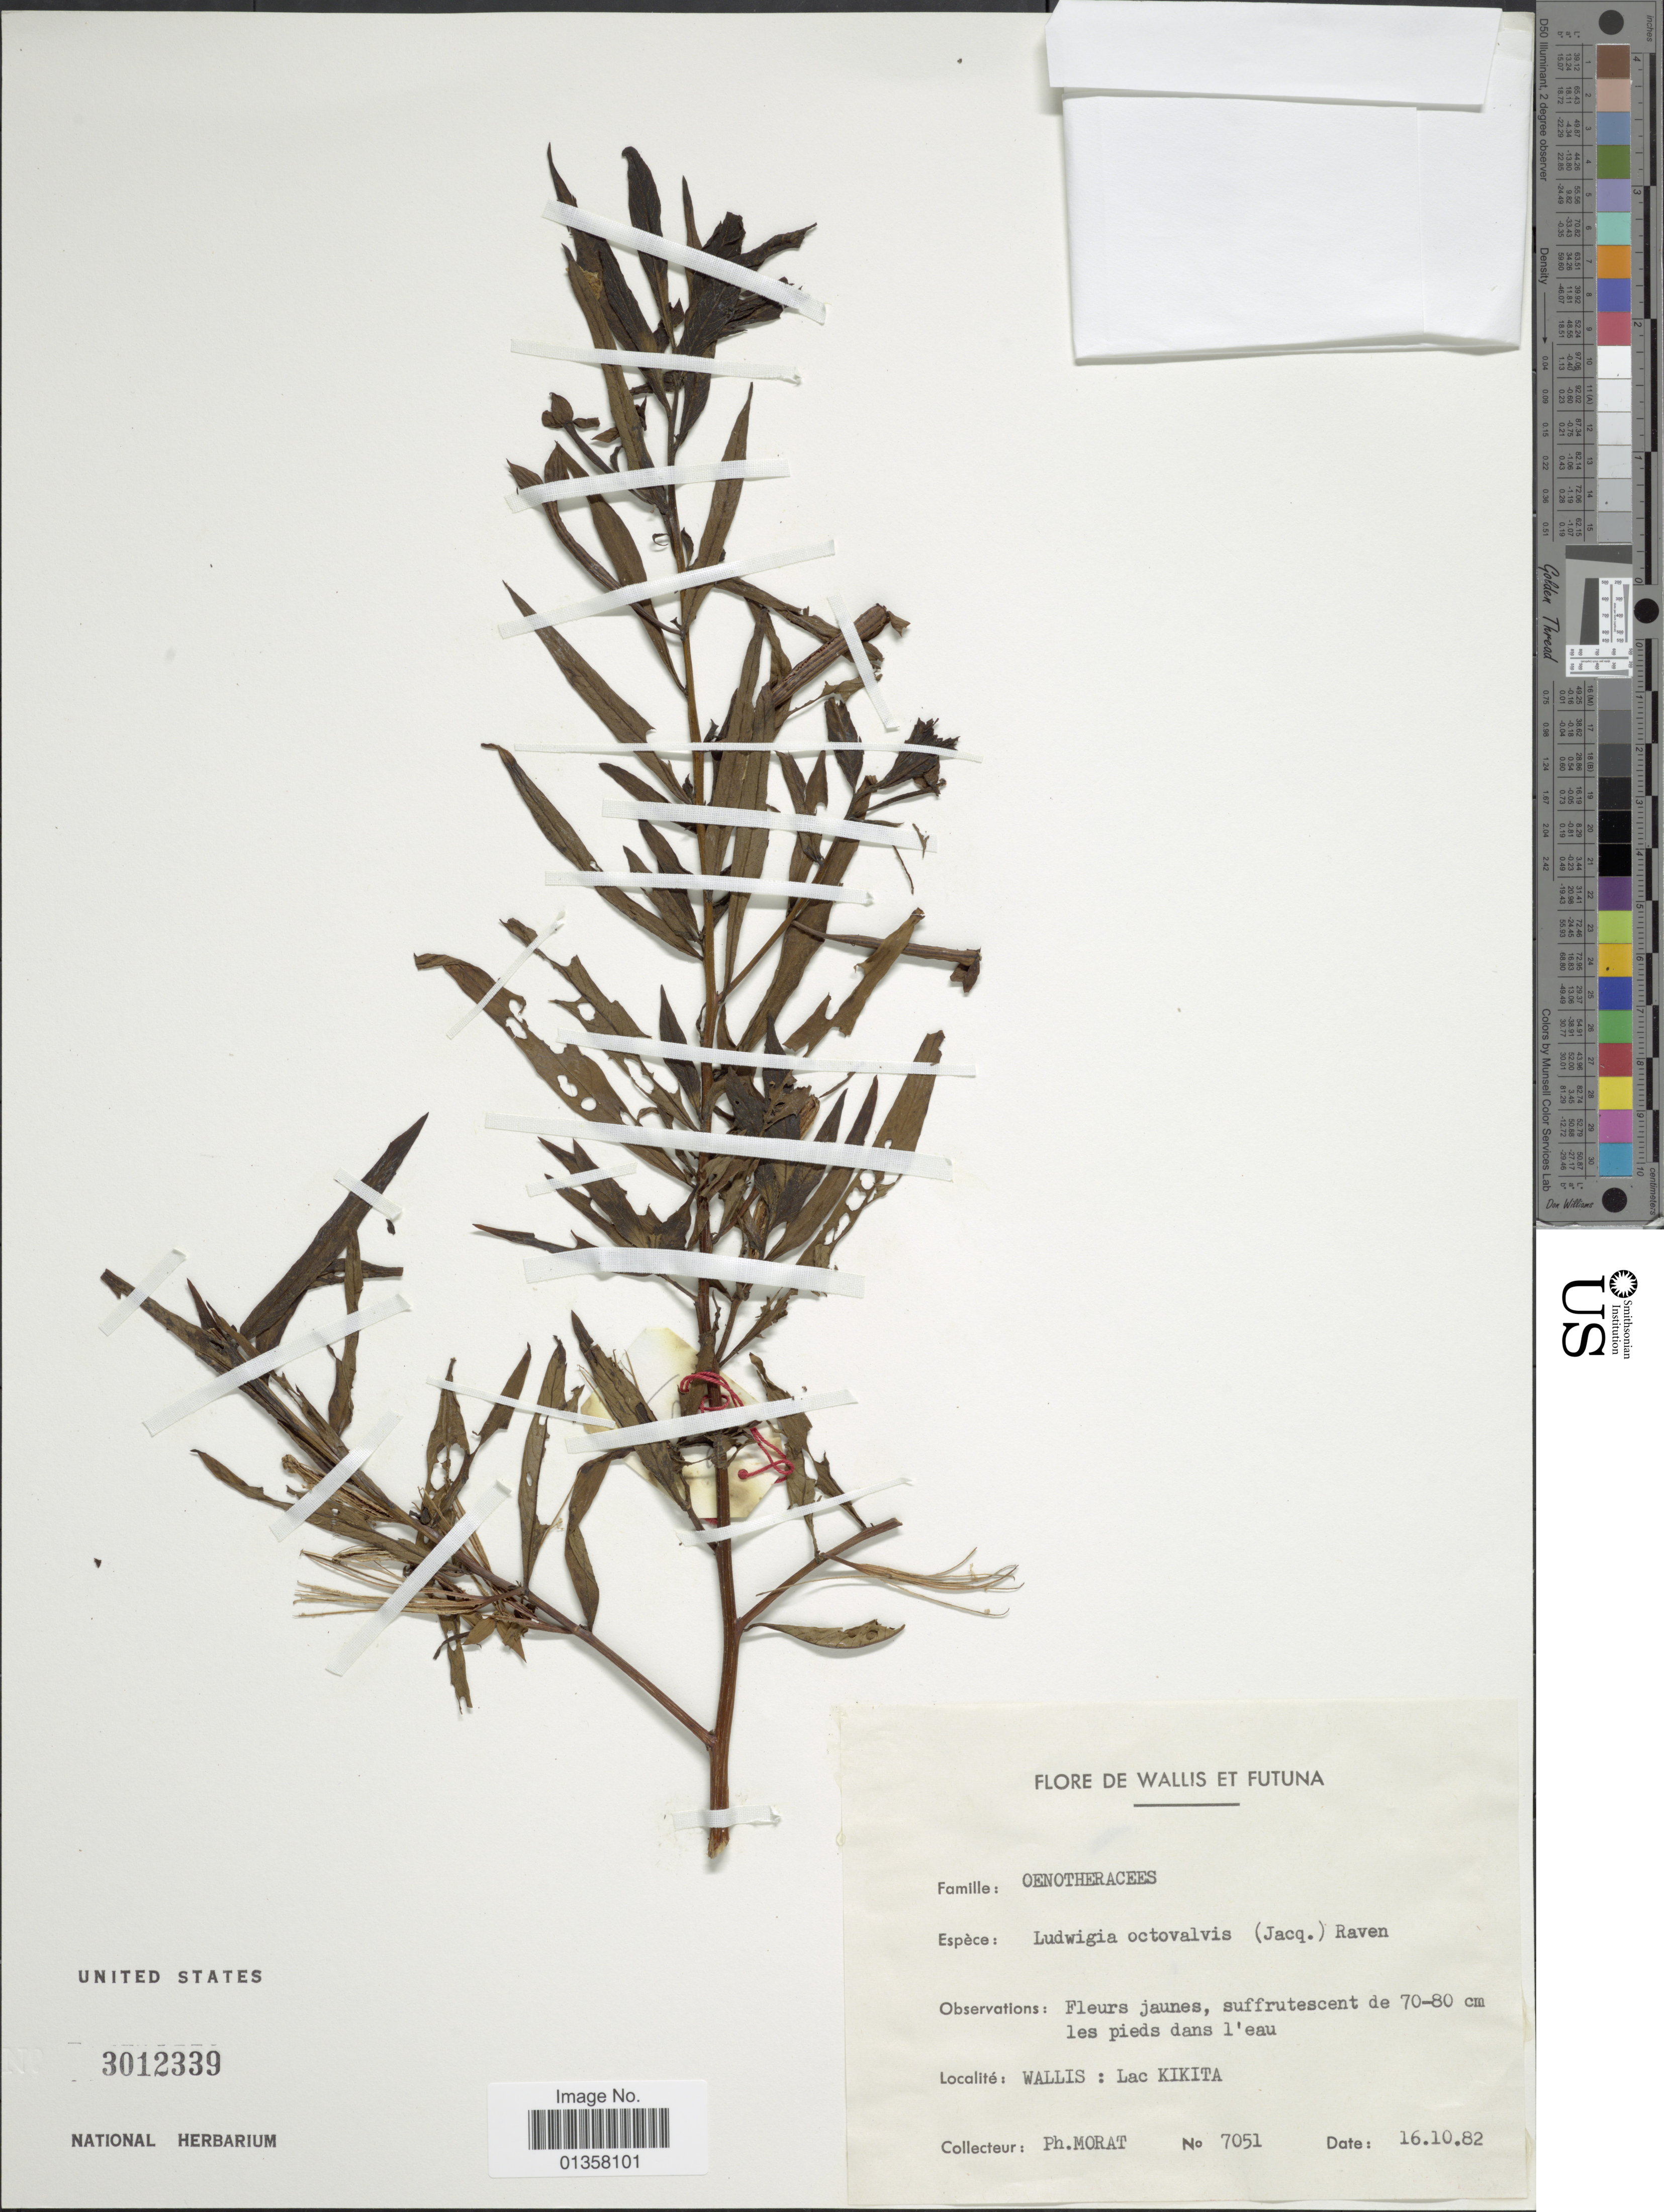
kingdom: Plantae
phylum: Tracheophyta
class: Magnoliopsida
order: Myrtales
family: Onagraceae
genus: Ludwigia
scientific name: Ludwigia octovalvis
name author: (Jacq.) P.H. Raven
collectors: P. Morat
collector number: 7051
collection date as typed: Transcribed d/m/y: 16/10/82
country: Wallis and Futuna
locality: Lac Kikita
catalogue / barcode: US 3012339